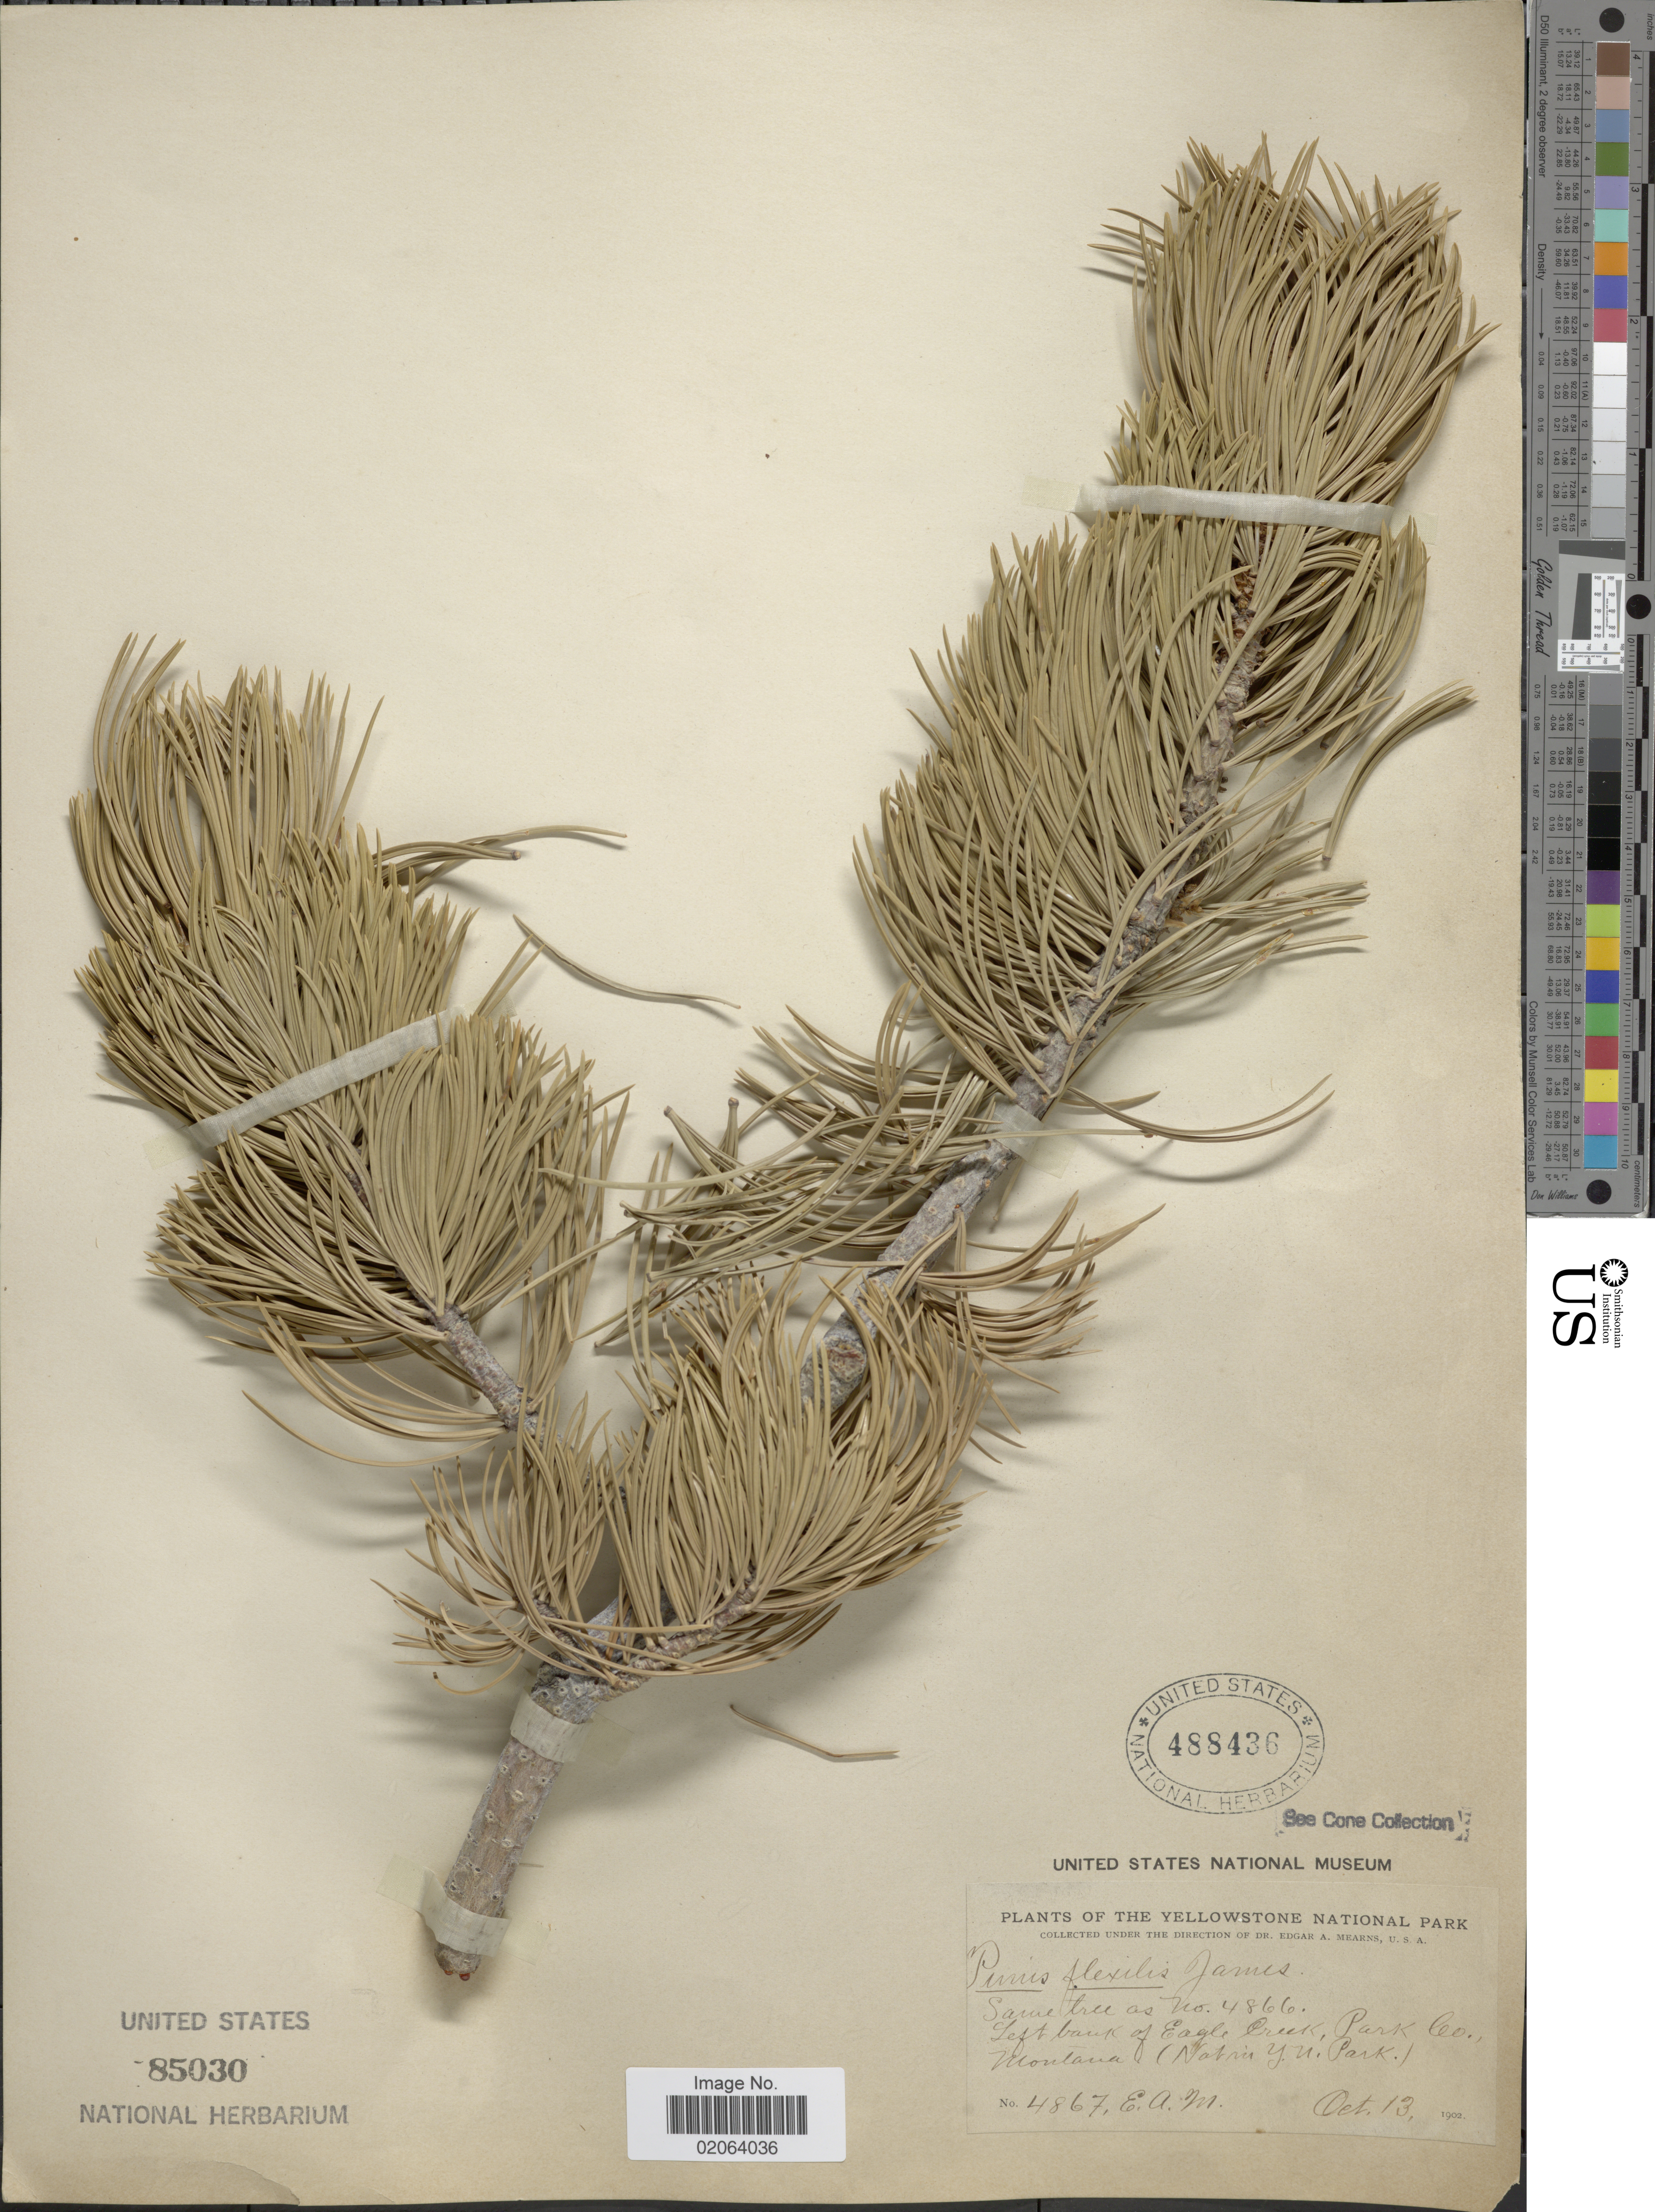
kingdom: Plantae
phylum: Tracheophyta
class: Pinopsida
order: Pinales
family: Pinaceae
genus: Pinus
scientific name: Pinus flexilis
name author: E. James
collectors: E. A. Mearns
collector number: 4867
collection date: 1902-10-13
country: United States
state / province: Montana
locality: Yellowstone National Park. Left bank of Eagle Creek, Park Co. (Nat in Y. N. Park.)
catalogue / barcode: US 488436